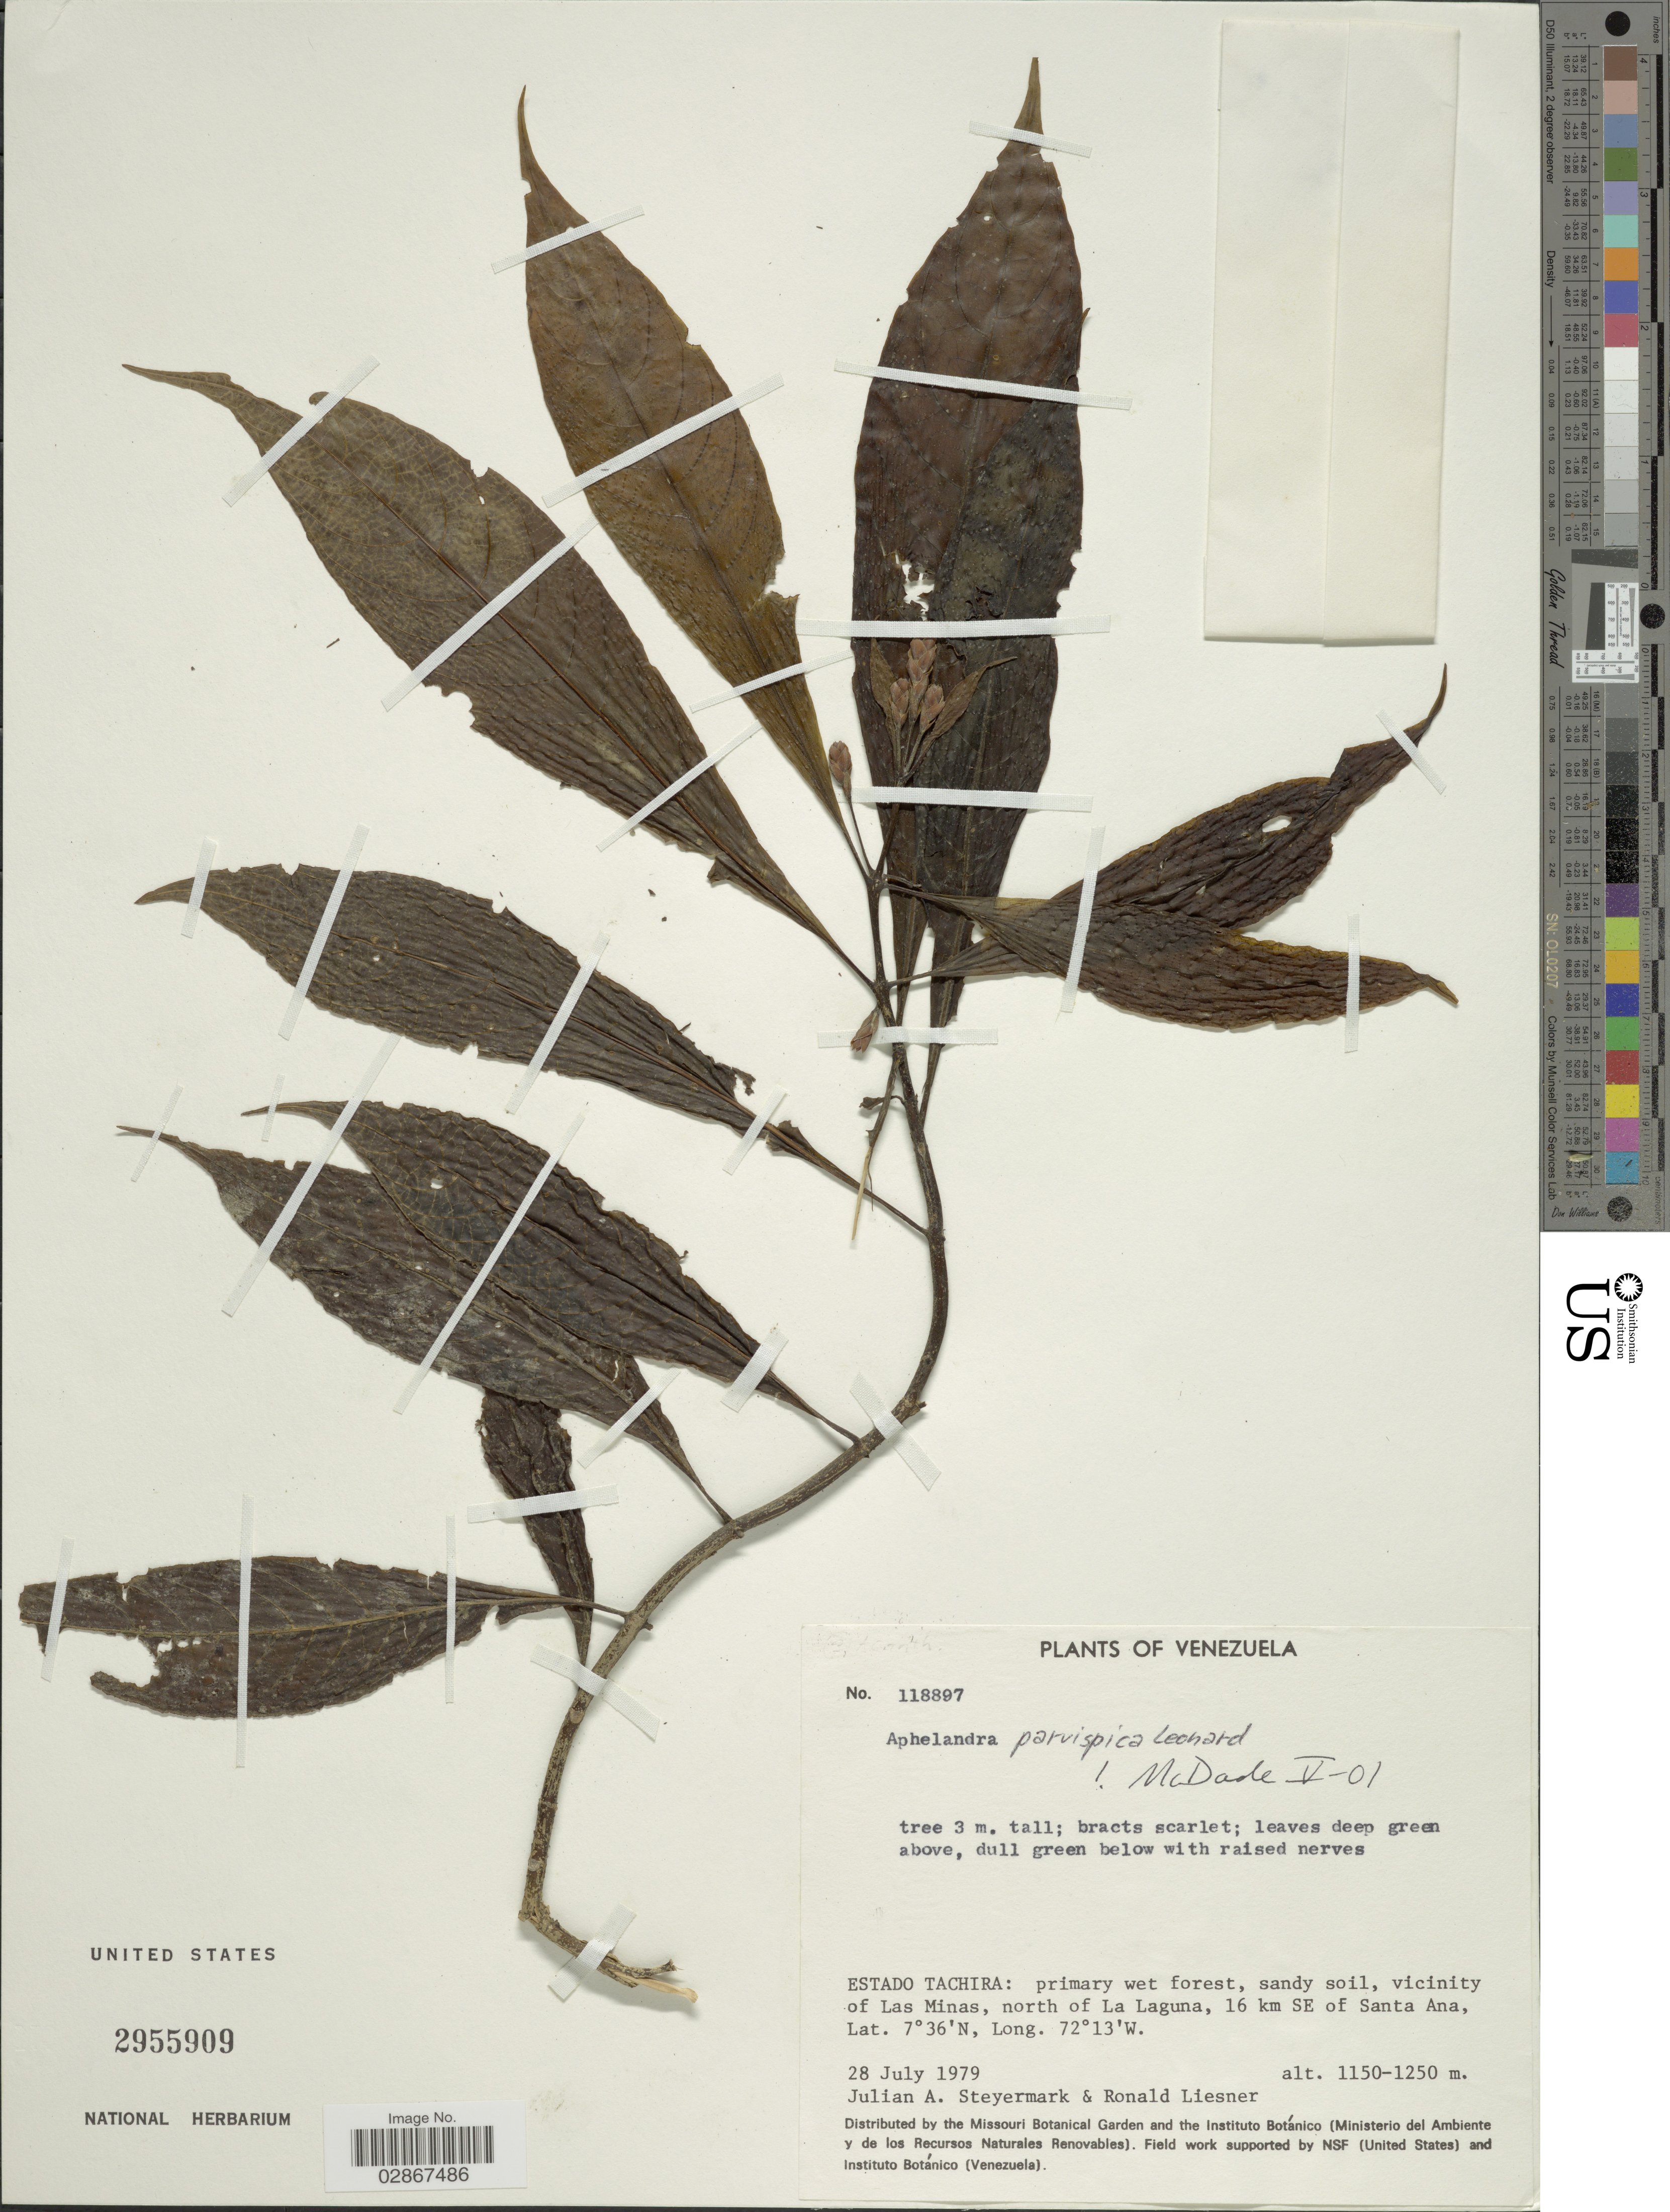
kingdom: Plantae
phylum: Tracheophyta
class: Magnoliopsida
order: Lamiales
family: Acanthaceae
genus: Aphelandra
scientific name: Aphelandra parvispica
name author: Leonard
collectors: J. Steyermark & R. L. Liesner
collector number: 118897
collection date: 1979-07-28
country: Venezuela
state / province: Tachira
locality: Vicinity of Las Minas, north of La Laguna, 16 km SE of Santa Ana.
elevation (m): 1150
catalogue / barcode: US 2955909